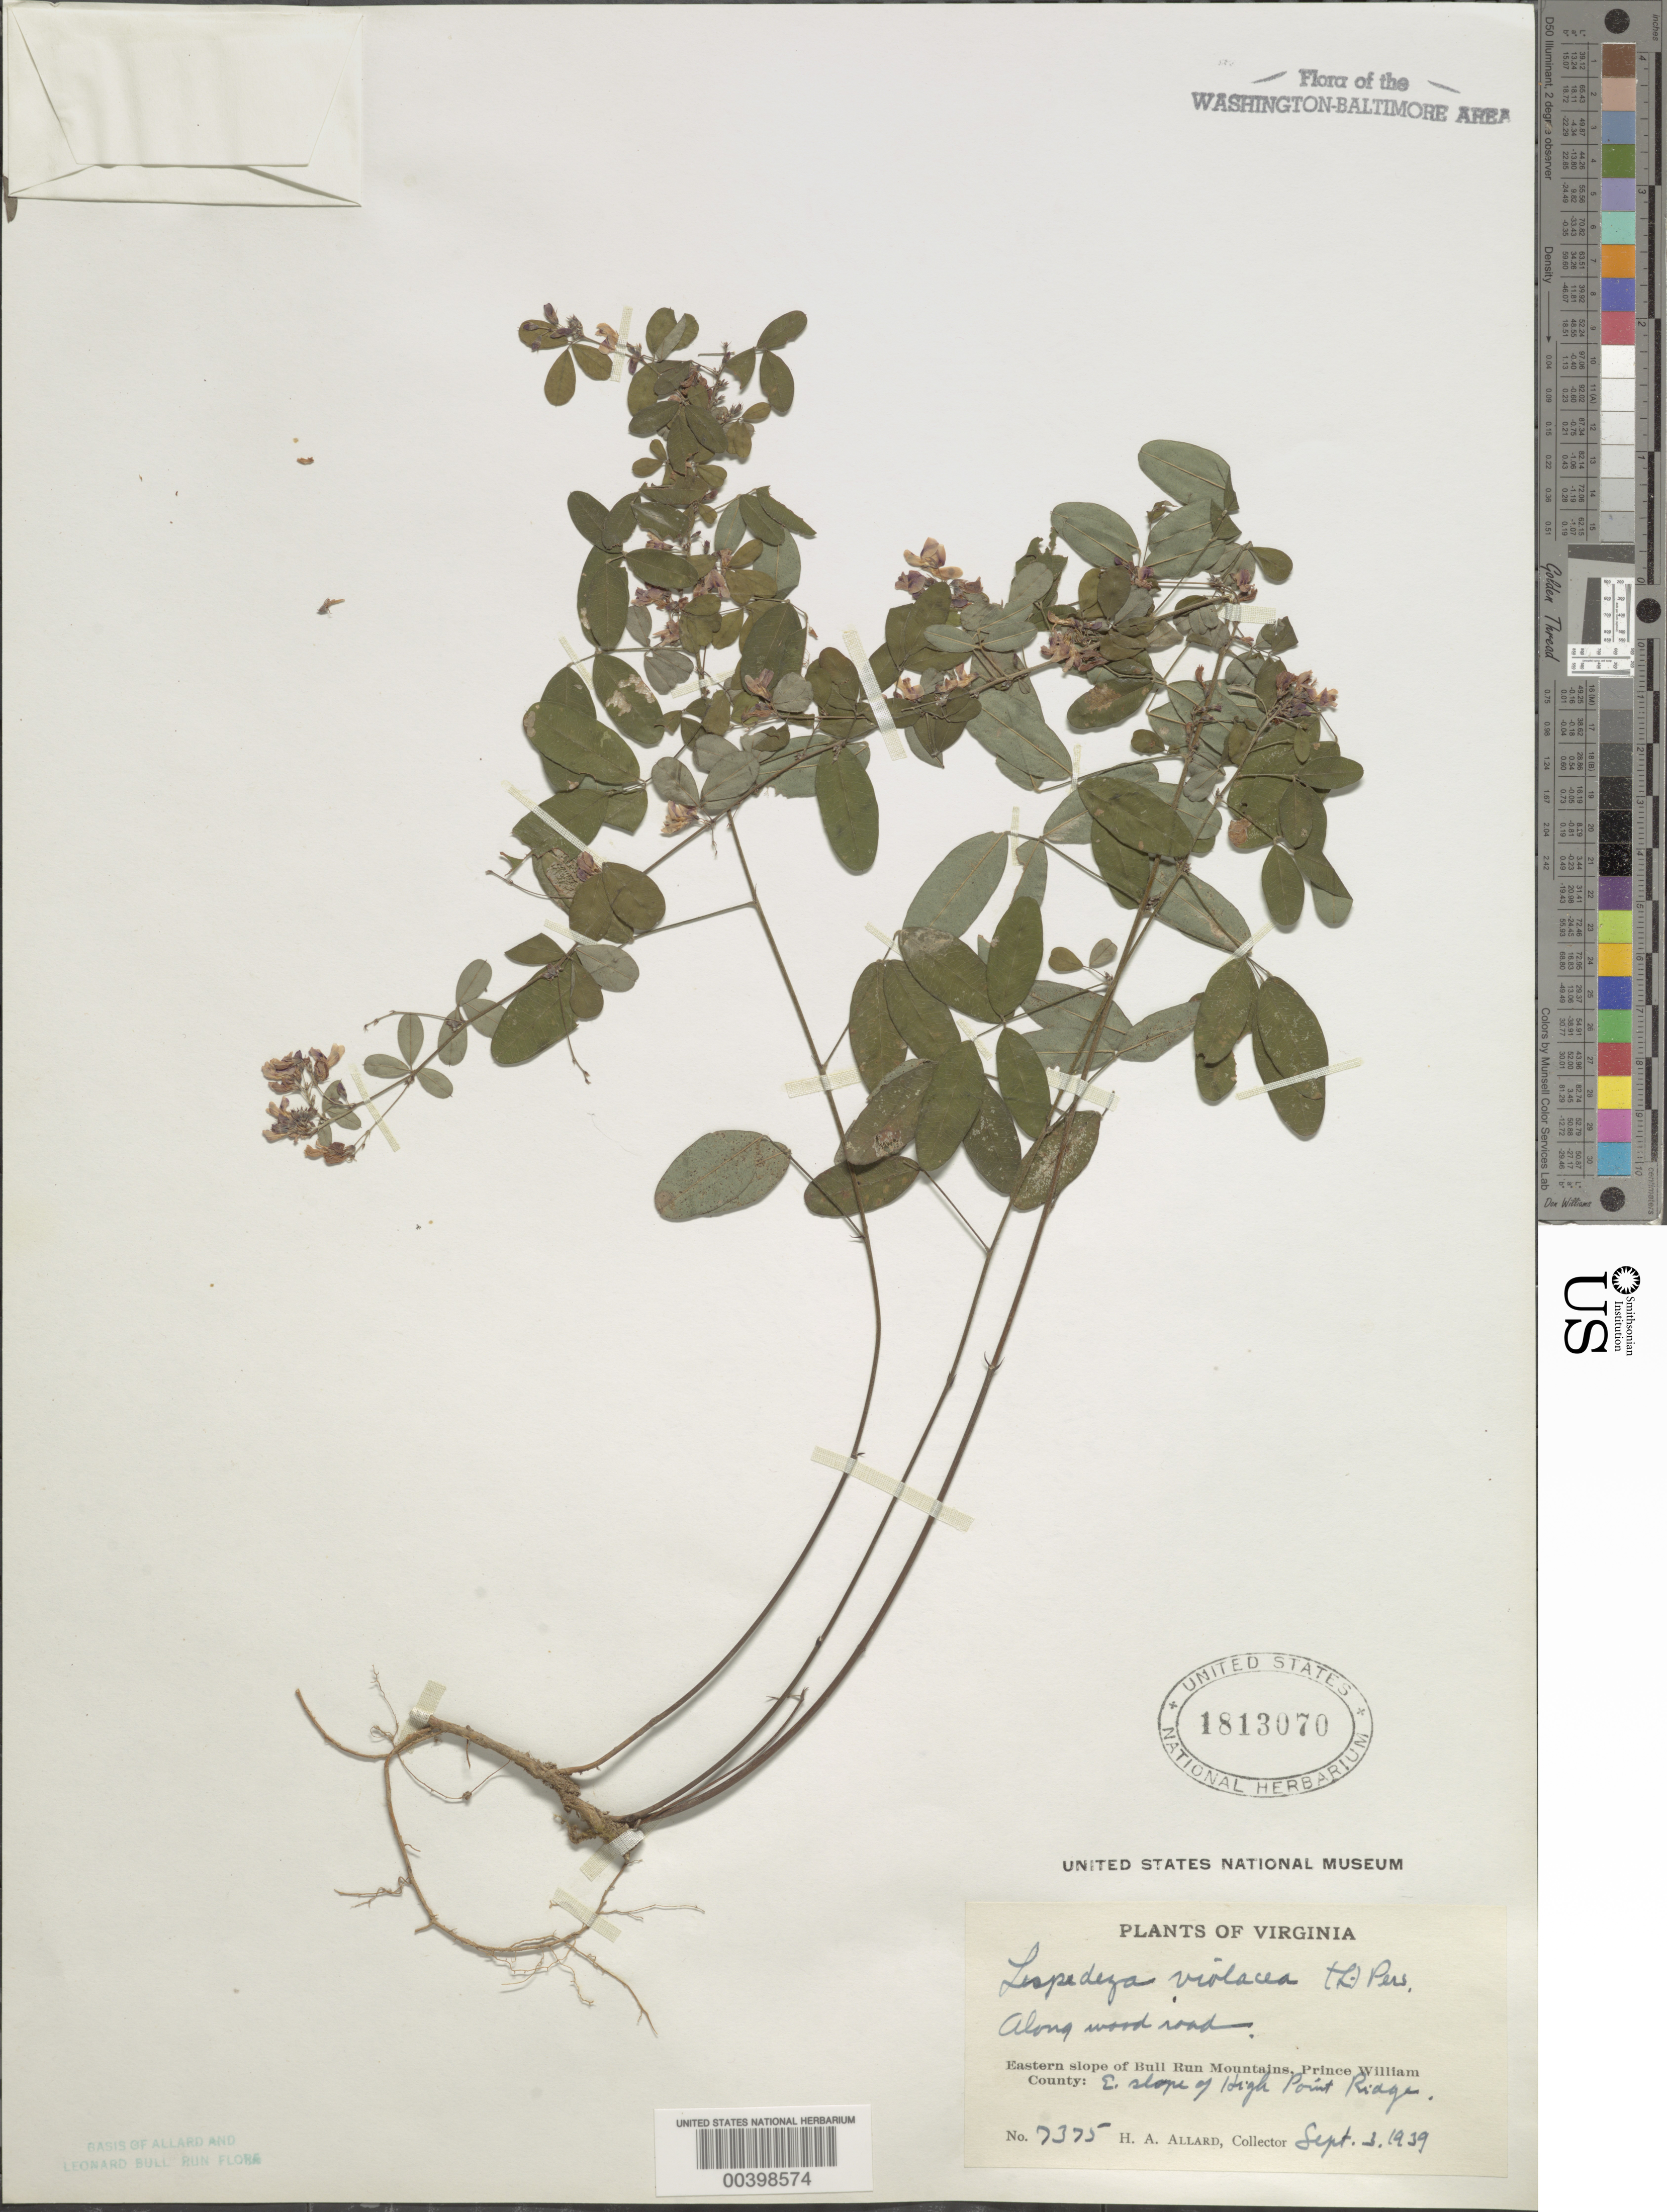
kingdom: Plantae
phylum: Tracheophyta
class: Magnoliopsida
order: Fabales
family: Fabaceae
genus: Lespedeza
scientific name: Lespedeza violacea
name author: (L.) Pers.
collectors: H. A. Allard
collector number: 7375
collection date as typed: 03 Sep 1939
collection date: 1939-09-03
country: United States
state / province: Virginia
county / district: Prince William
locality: High Point Ridge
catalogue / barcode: US 1813070